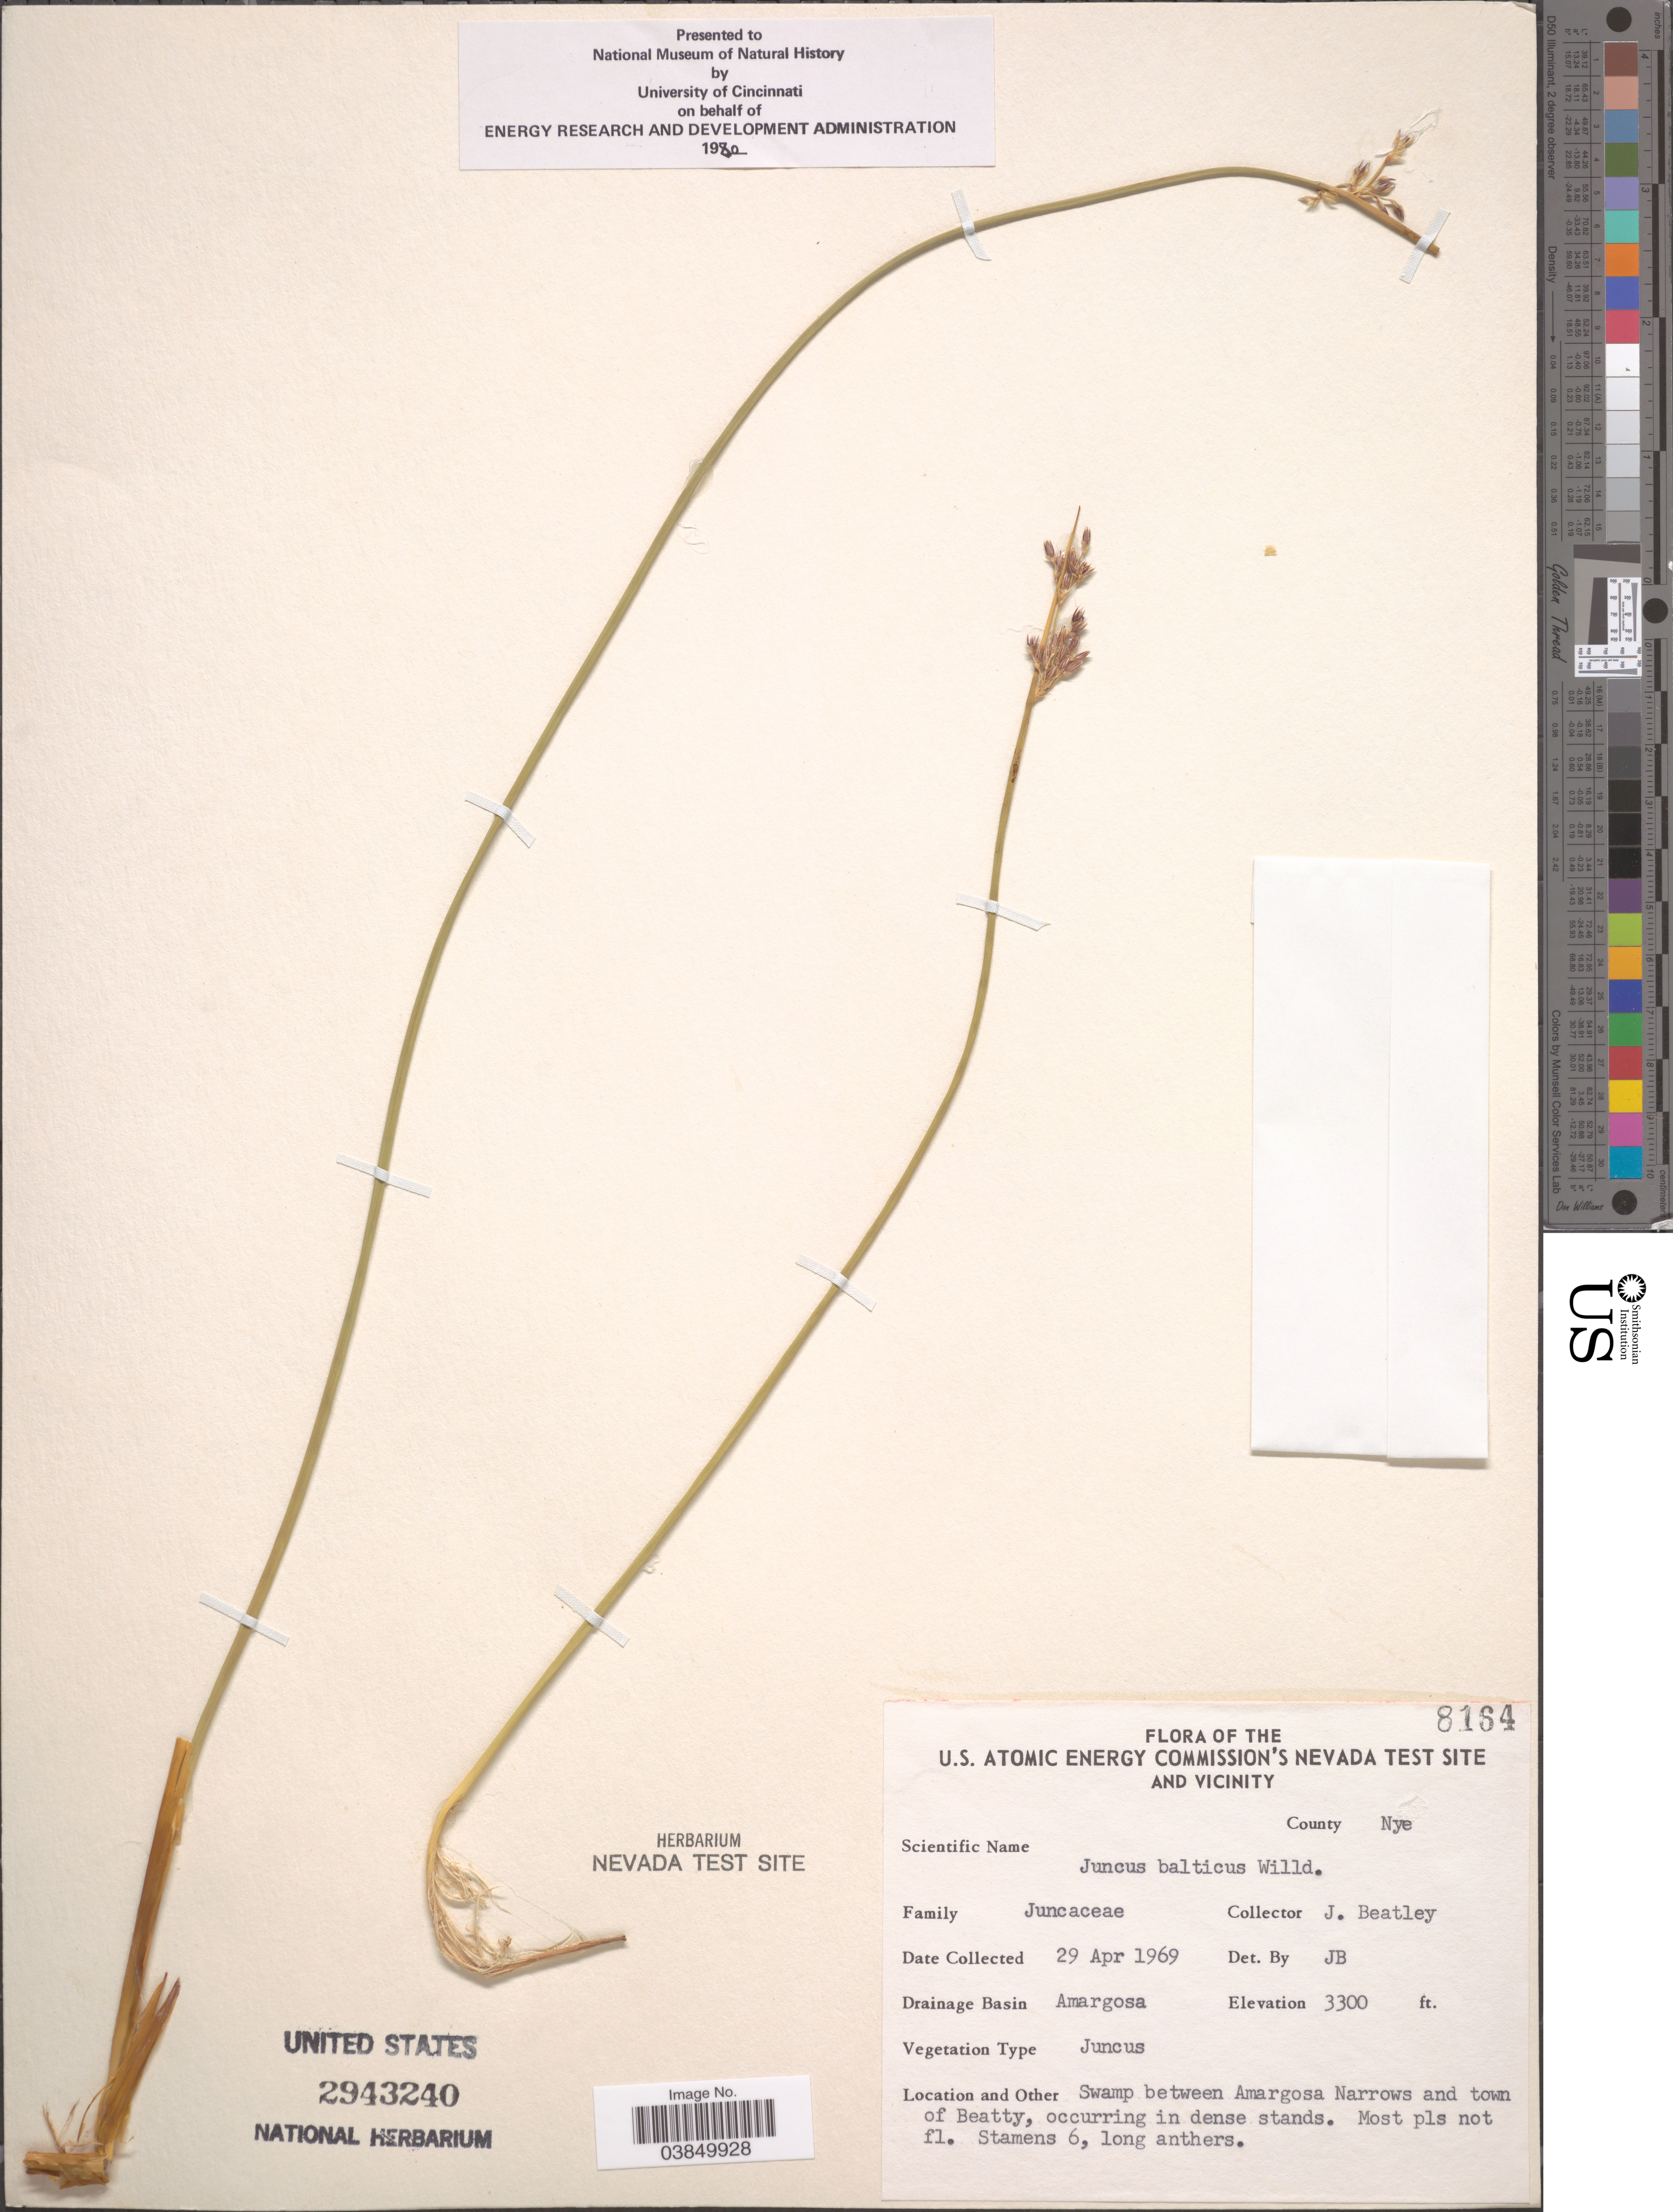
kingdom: Plantae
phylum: Tracheophyta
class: Liliopsida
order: Poales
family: Juncaceae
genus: Juncus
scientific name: Juncus balticus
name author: Willd.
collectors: J. C. Beatley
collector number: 8164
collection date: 1969-04-29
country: United States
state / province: Nevada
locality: U.S. Atomic Energy Commission's Nevada Test Site and vicinity. County Nye. Drainage Basin Amargosa. Swamp between Amargosa Narrows and town of Beatty.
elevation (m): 1006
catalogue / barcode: US 2943240